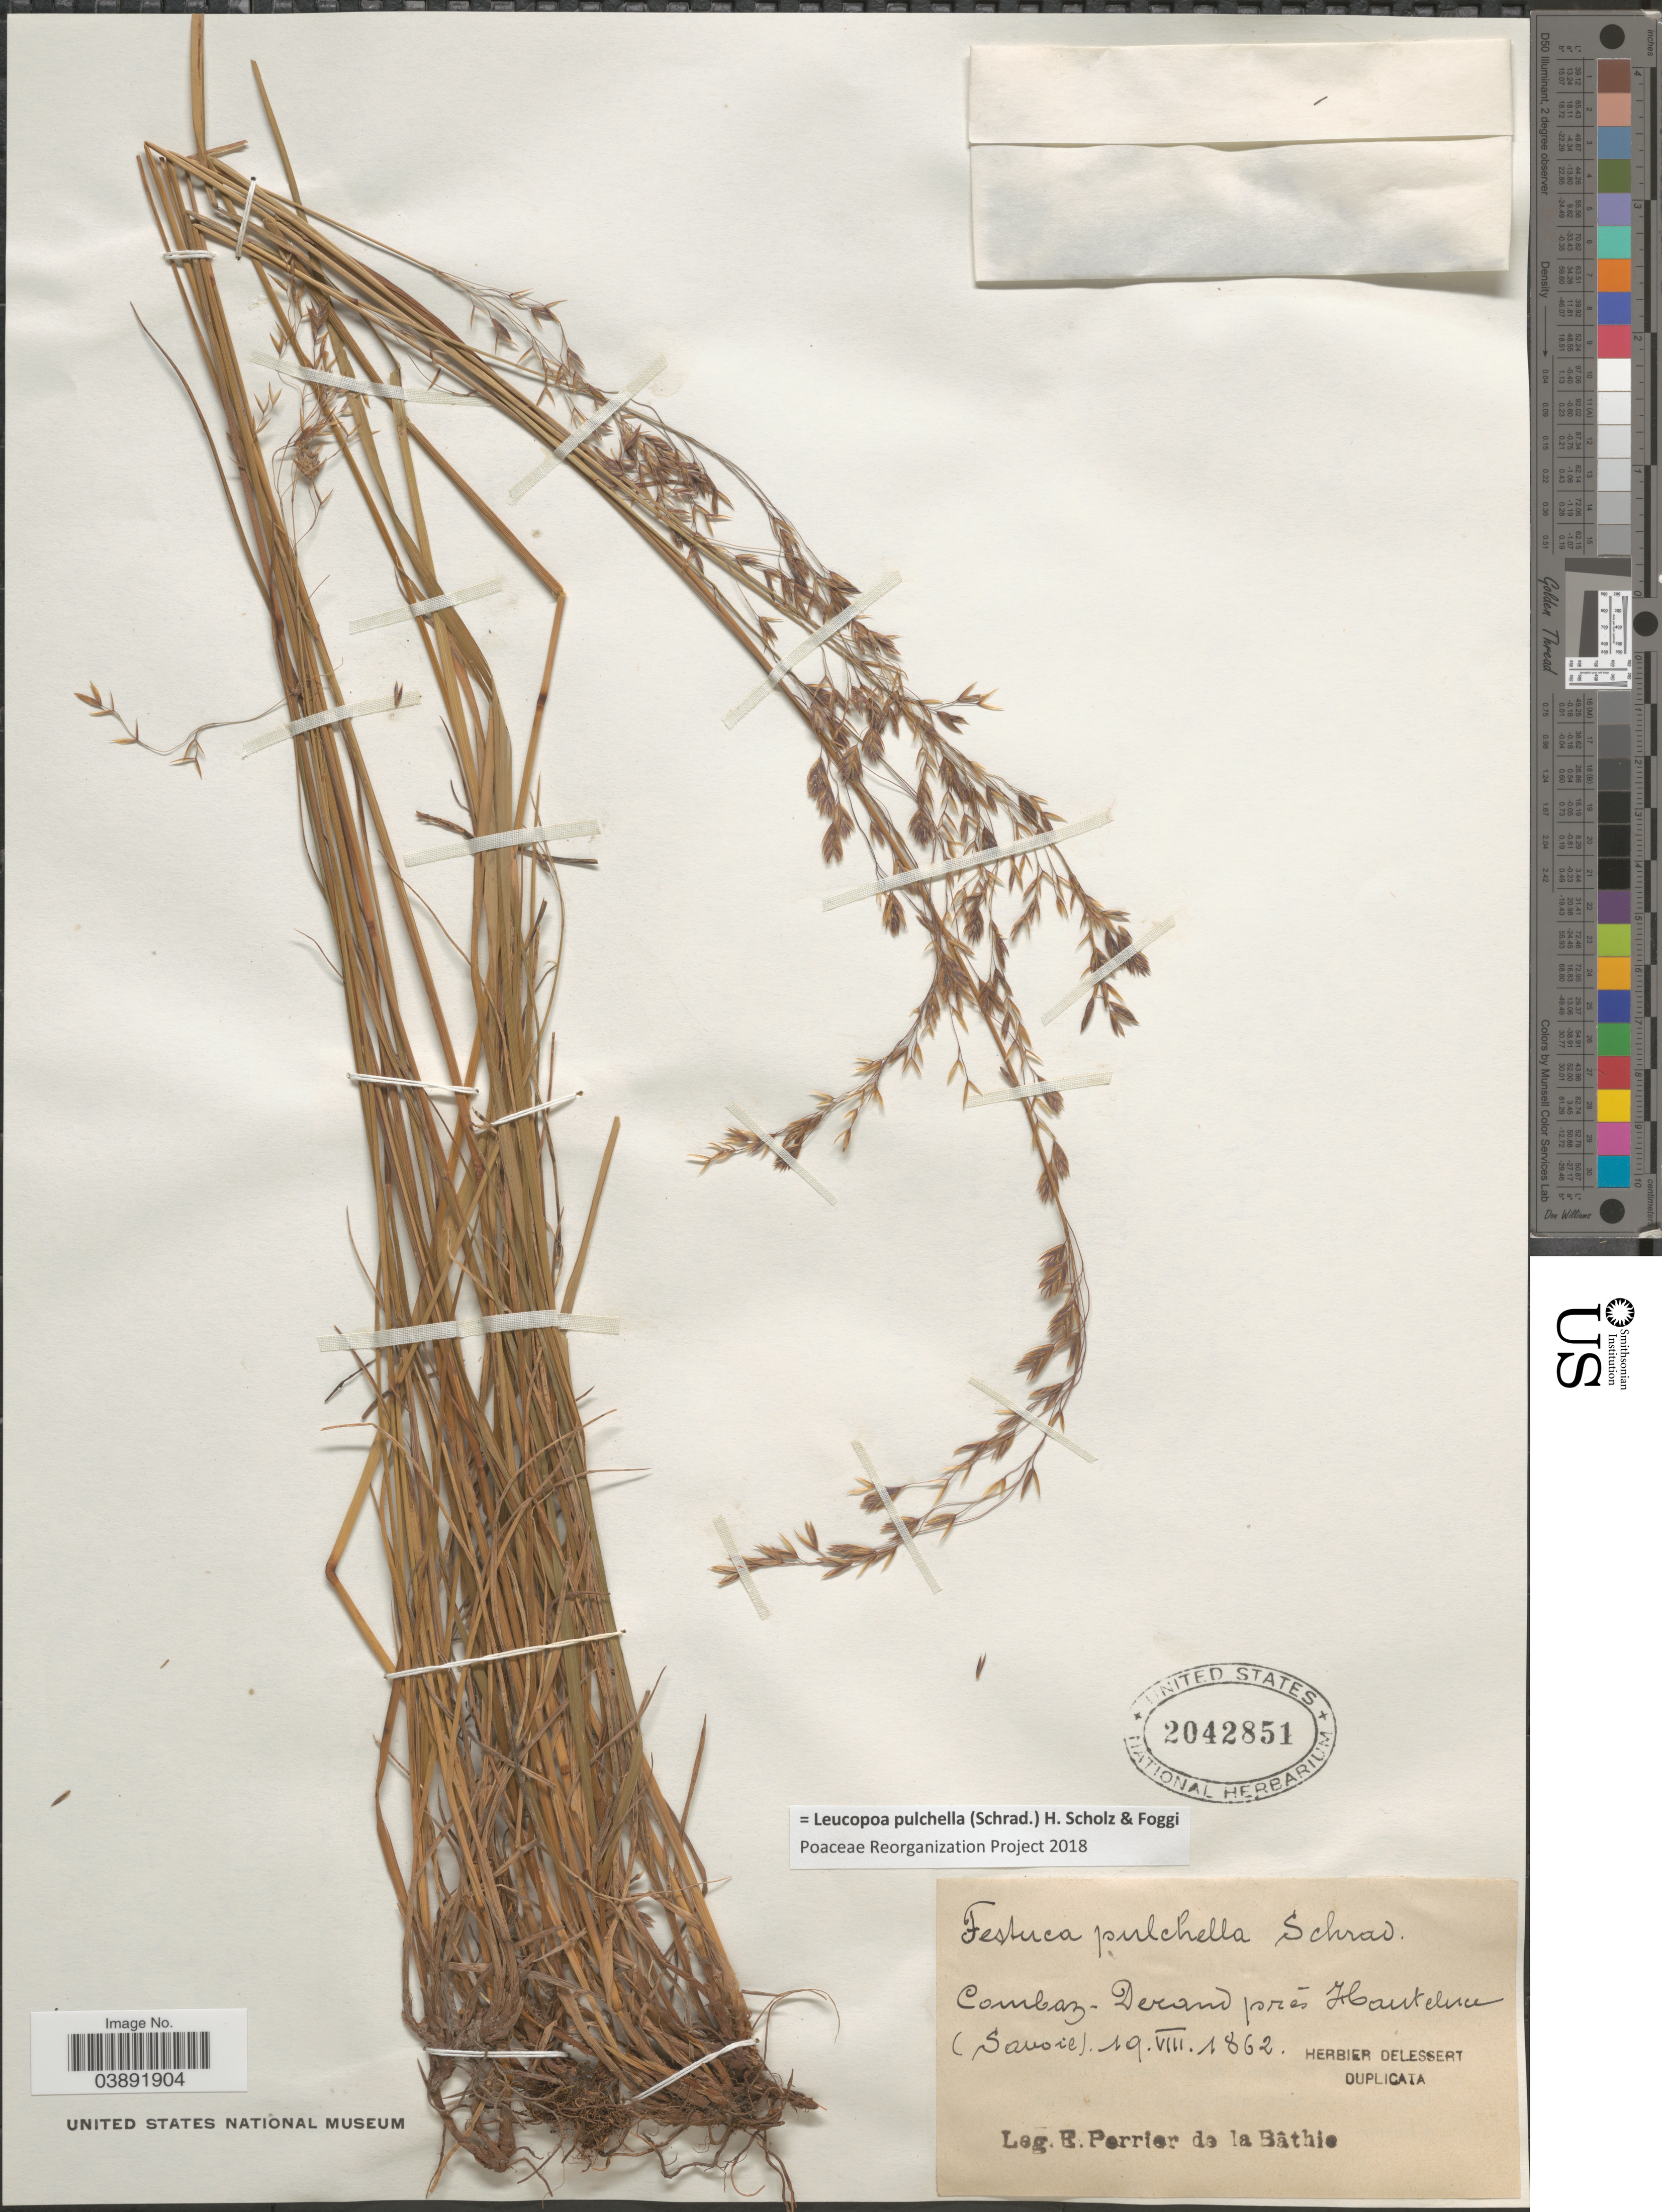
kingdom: Plantae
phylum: Tracheophyta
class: Liliopsida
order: Poales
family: Poaceae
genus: Leucopoa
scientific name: Leucopoa pulchella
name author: (Schrad.) H. Scholz & Foggi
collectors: E. Perrier de la Bâthie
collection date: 1862-08-19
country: France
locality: Combaz-Derand pres Hauteluce (Savoie).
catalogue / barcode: US 2042851